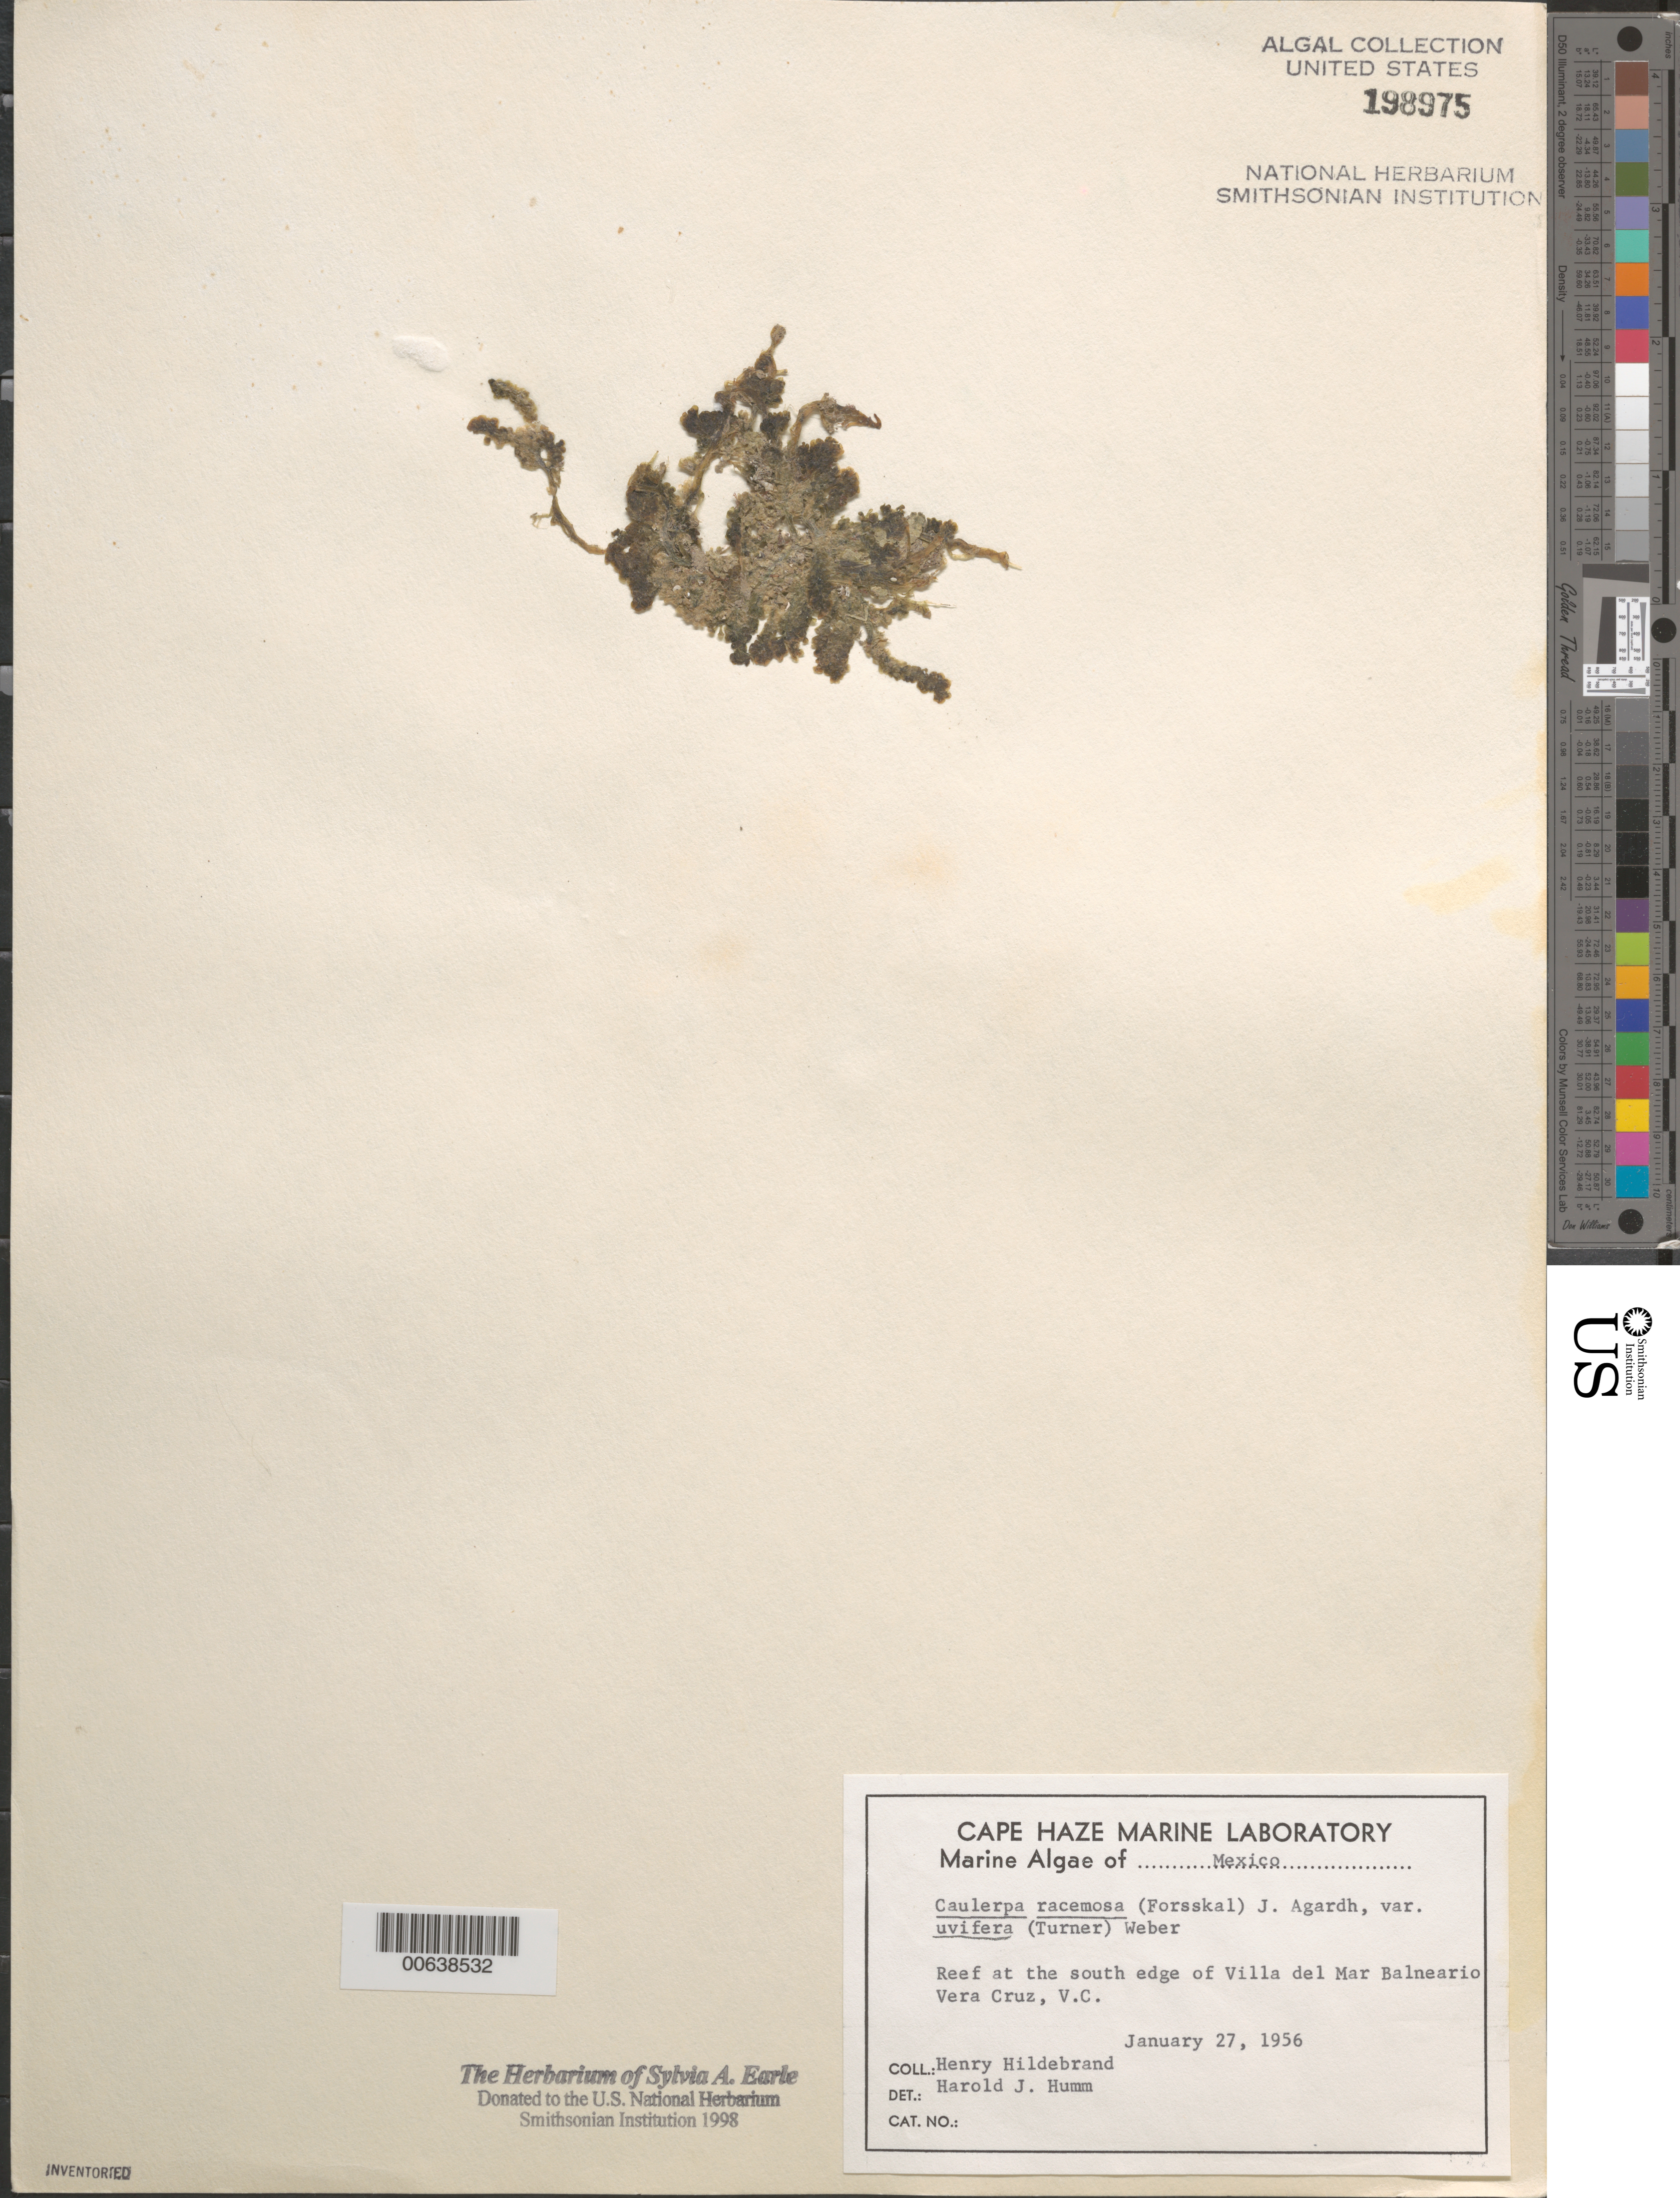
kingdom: Plantae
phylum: Chlorophyta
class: Ulvophyceae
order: Bryopsidales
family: Caulerpaceae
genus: Caulerpa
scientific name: Caulerpa racemosa var. uvifera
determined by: Humm, Harold J.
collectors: H. Hildebrand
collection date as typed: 27 Jan 1956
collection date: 1956-01-27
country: Mexico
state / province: Veracruz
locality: Villa del Mar Balneario, Veracruz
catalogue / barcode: US 198975